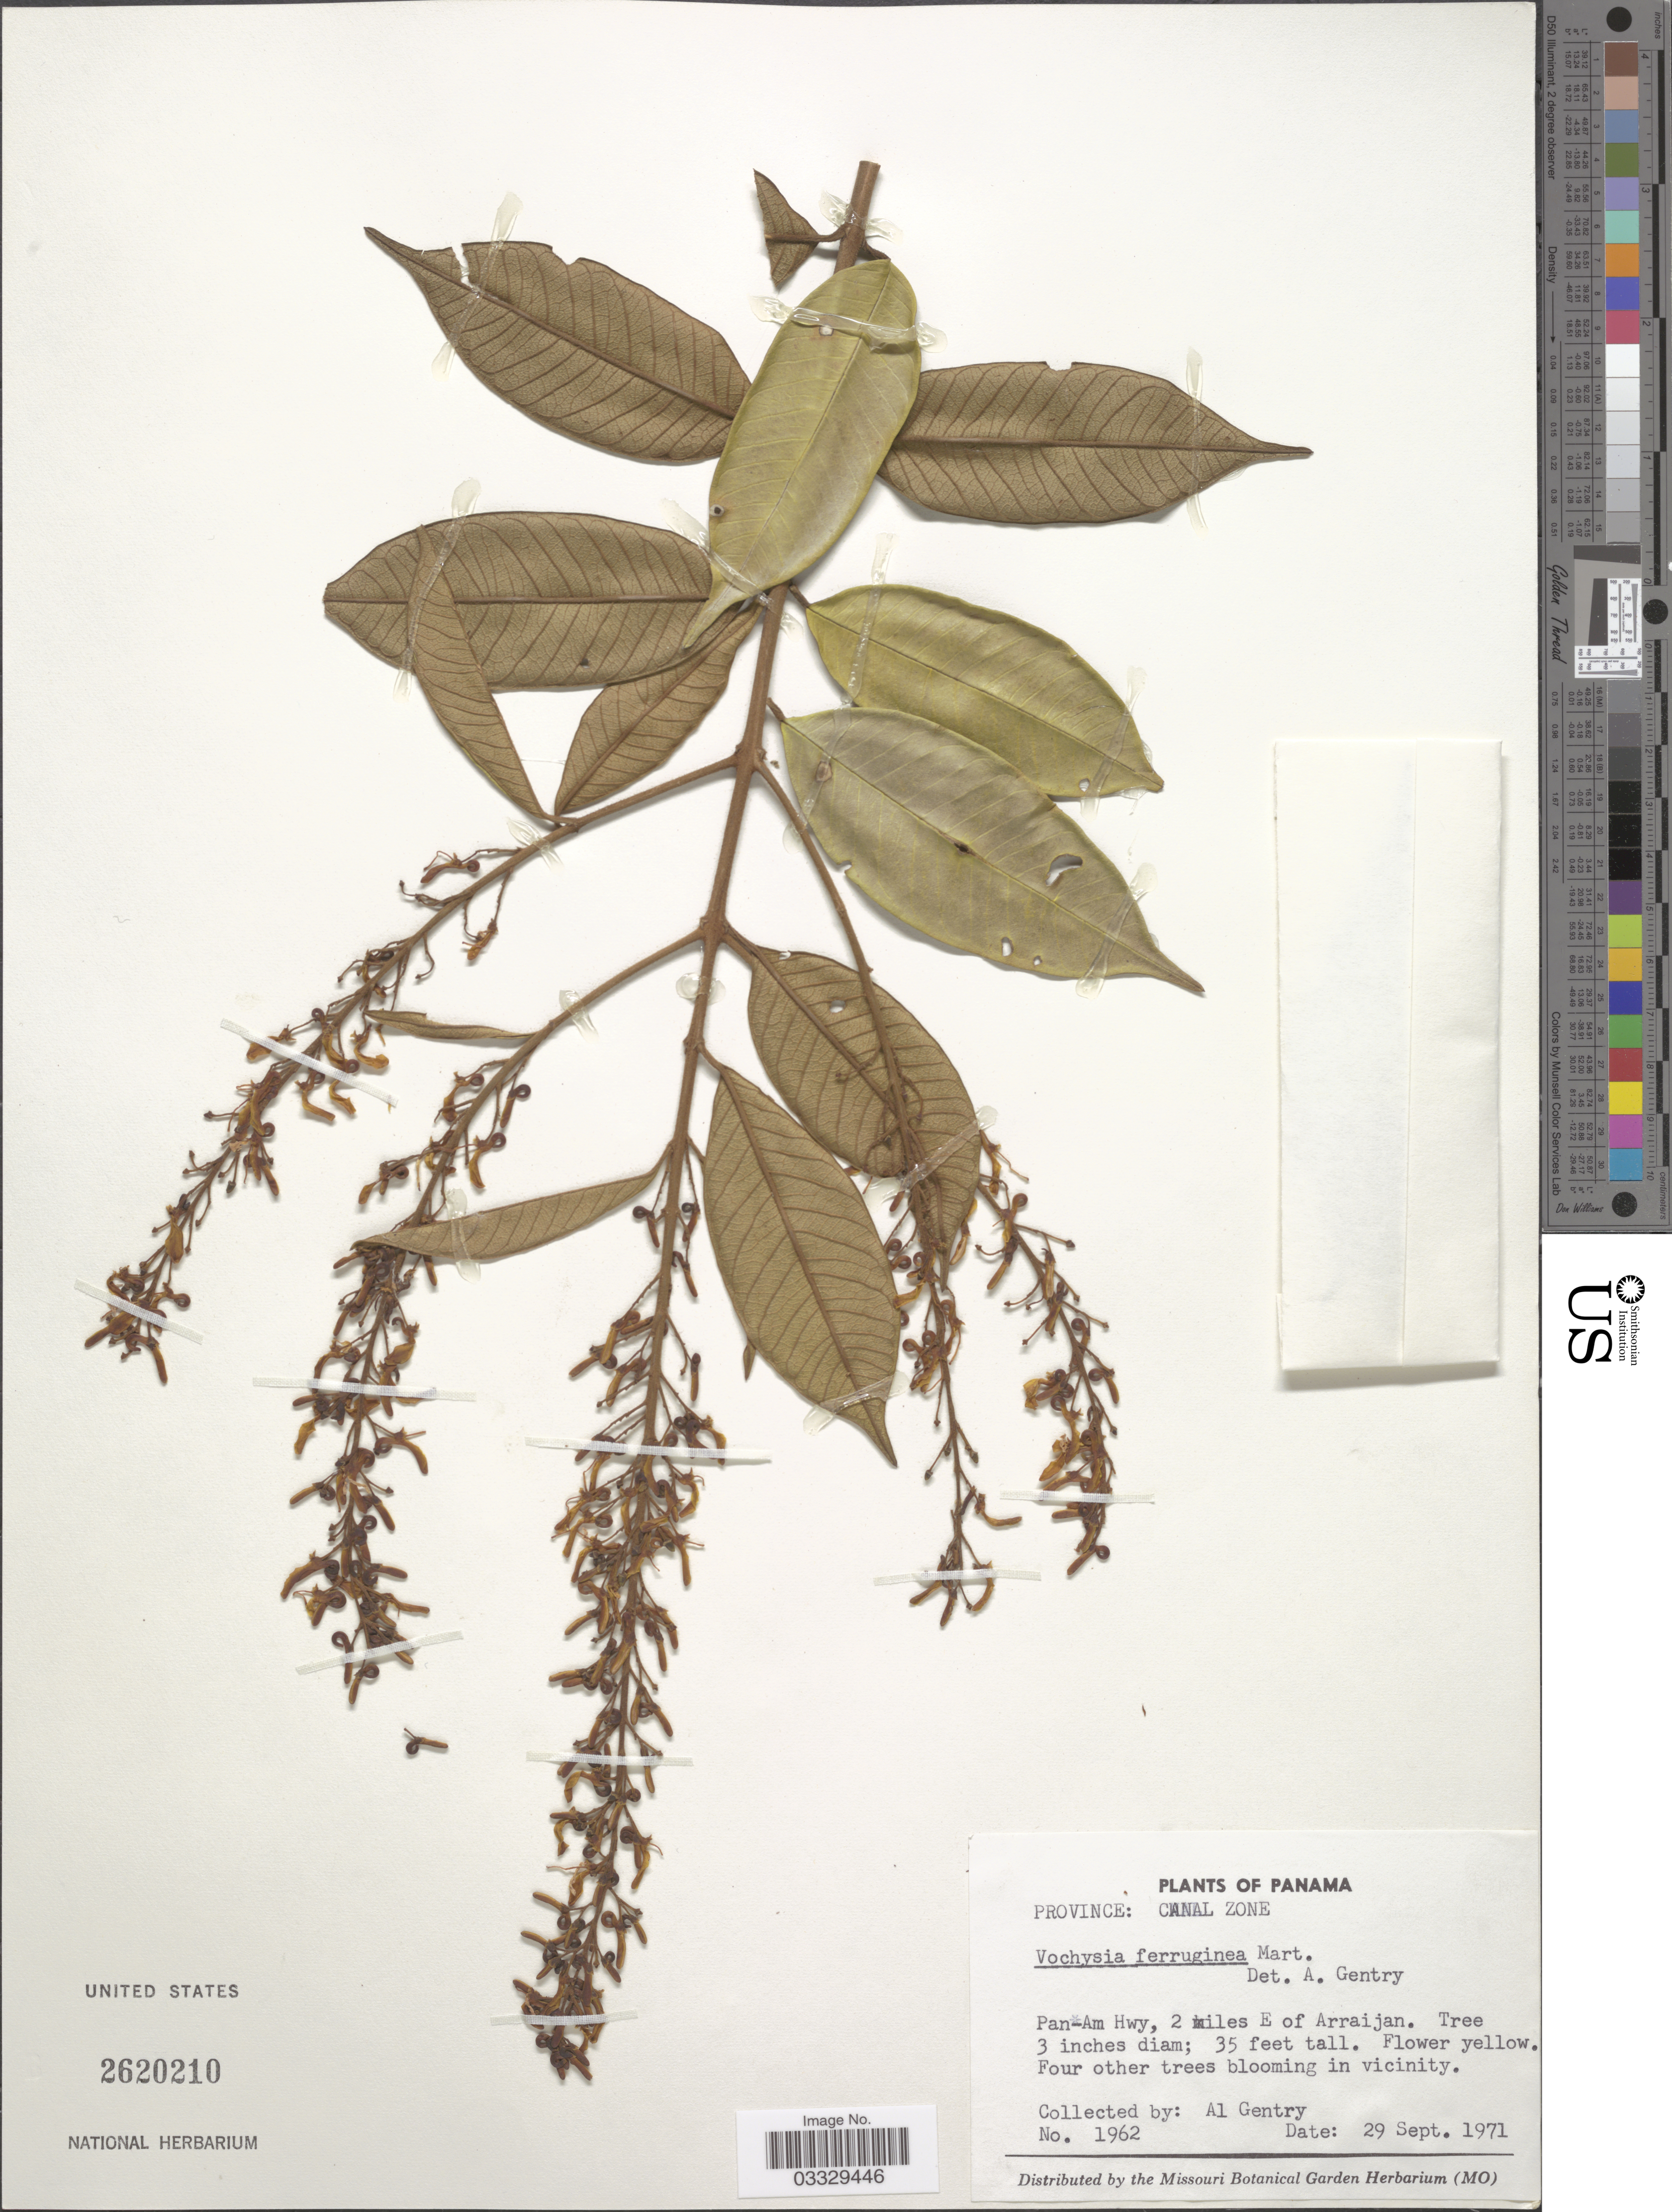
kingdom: Plantae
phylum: Tracheophyta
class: Magnoliopsida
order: Myrtales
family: Vochysiaceae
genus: Vochysia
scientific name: Vochysia ferruginea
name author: Mart.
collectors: A. H. Gentry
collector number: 1962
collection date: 1971-09-29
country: Panama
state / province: Colón / Panamá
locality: Pan-Am Hwy, 2 miles E of Arraijan.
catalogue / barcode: US 2620210